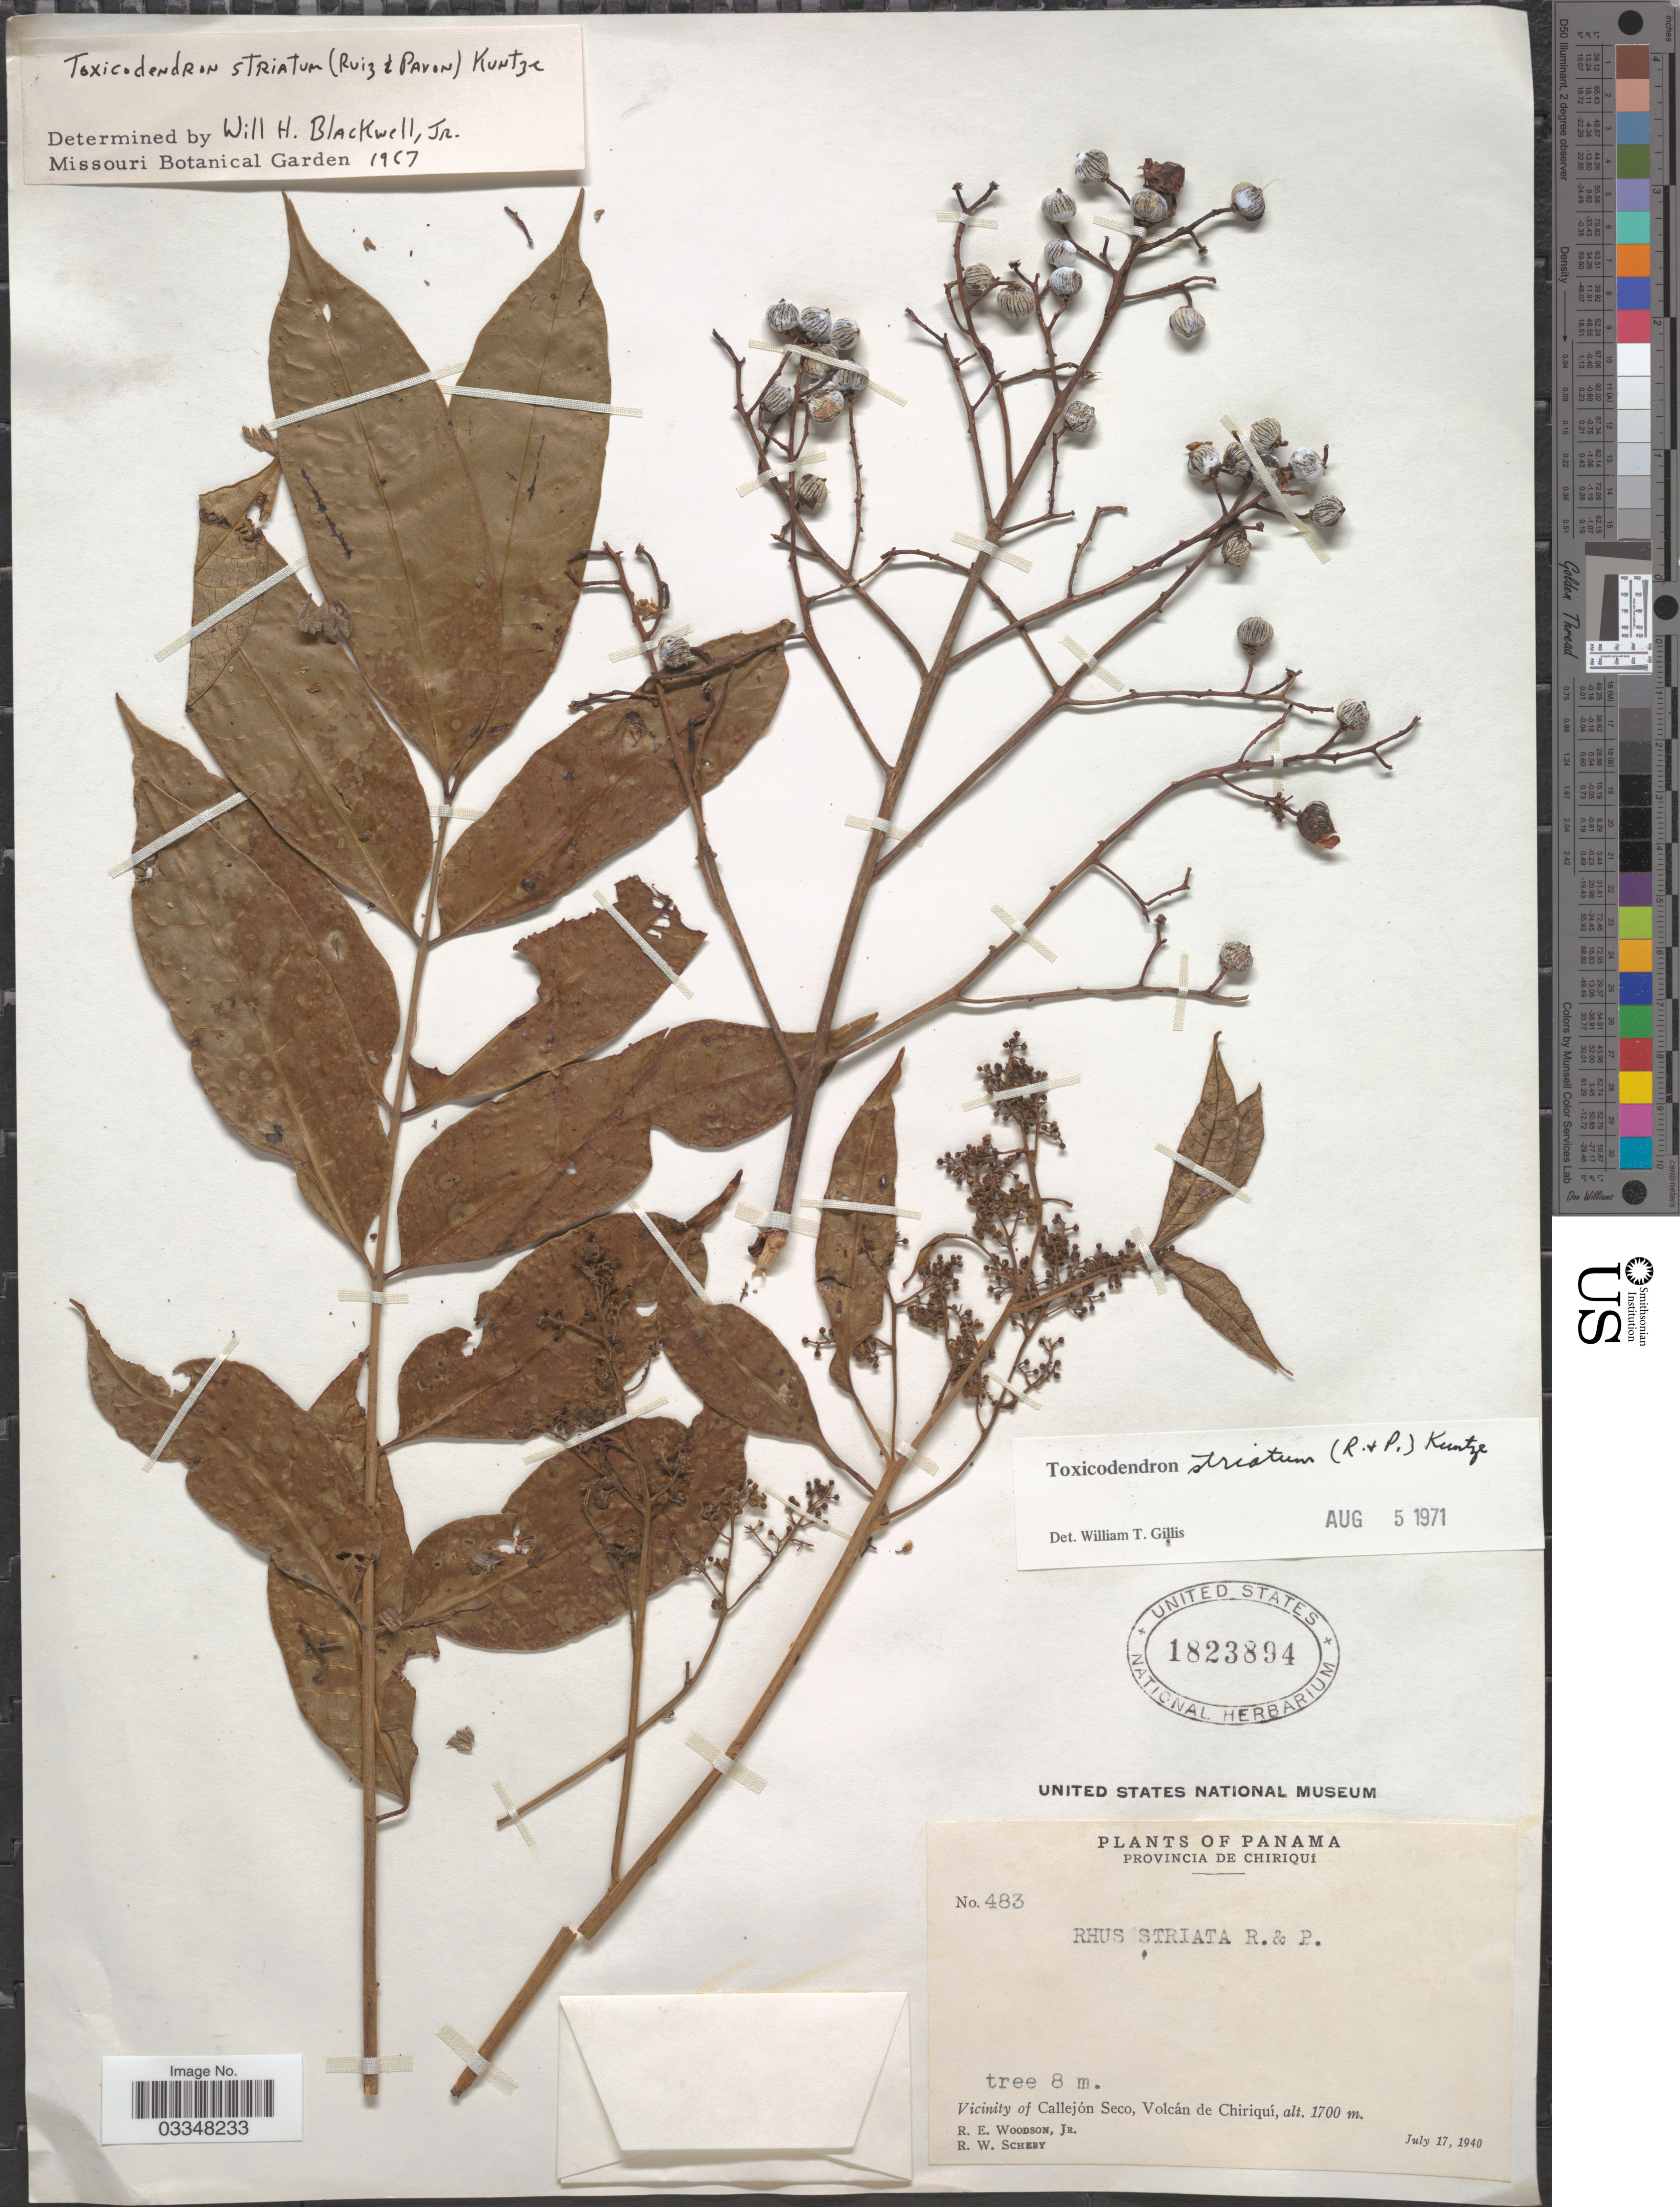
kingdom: Plantae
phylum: Tracheophyta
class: Magnoliopsida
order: Sapindales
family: Anacardiaceae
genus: Toxicodendron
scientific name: Toxicodendron striatum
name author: (Ruiz & Pav.) Kuntze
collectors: R. E. Woodson & R. W. Schery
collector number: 483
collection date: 1940-07-17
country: Panama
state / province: Chiriqui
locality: Vicinity of Callejón Seco, Volcán de Chiriquí.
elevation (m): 1700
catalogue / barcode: US 1823894